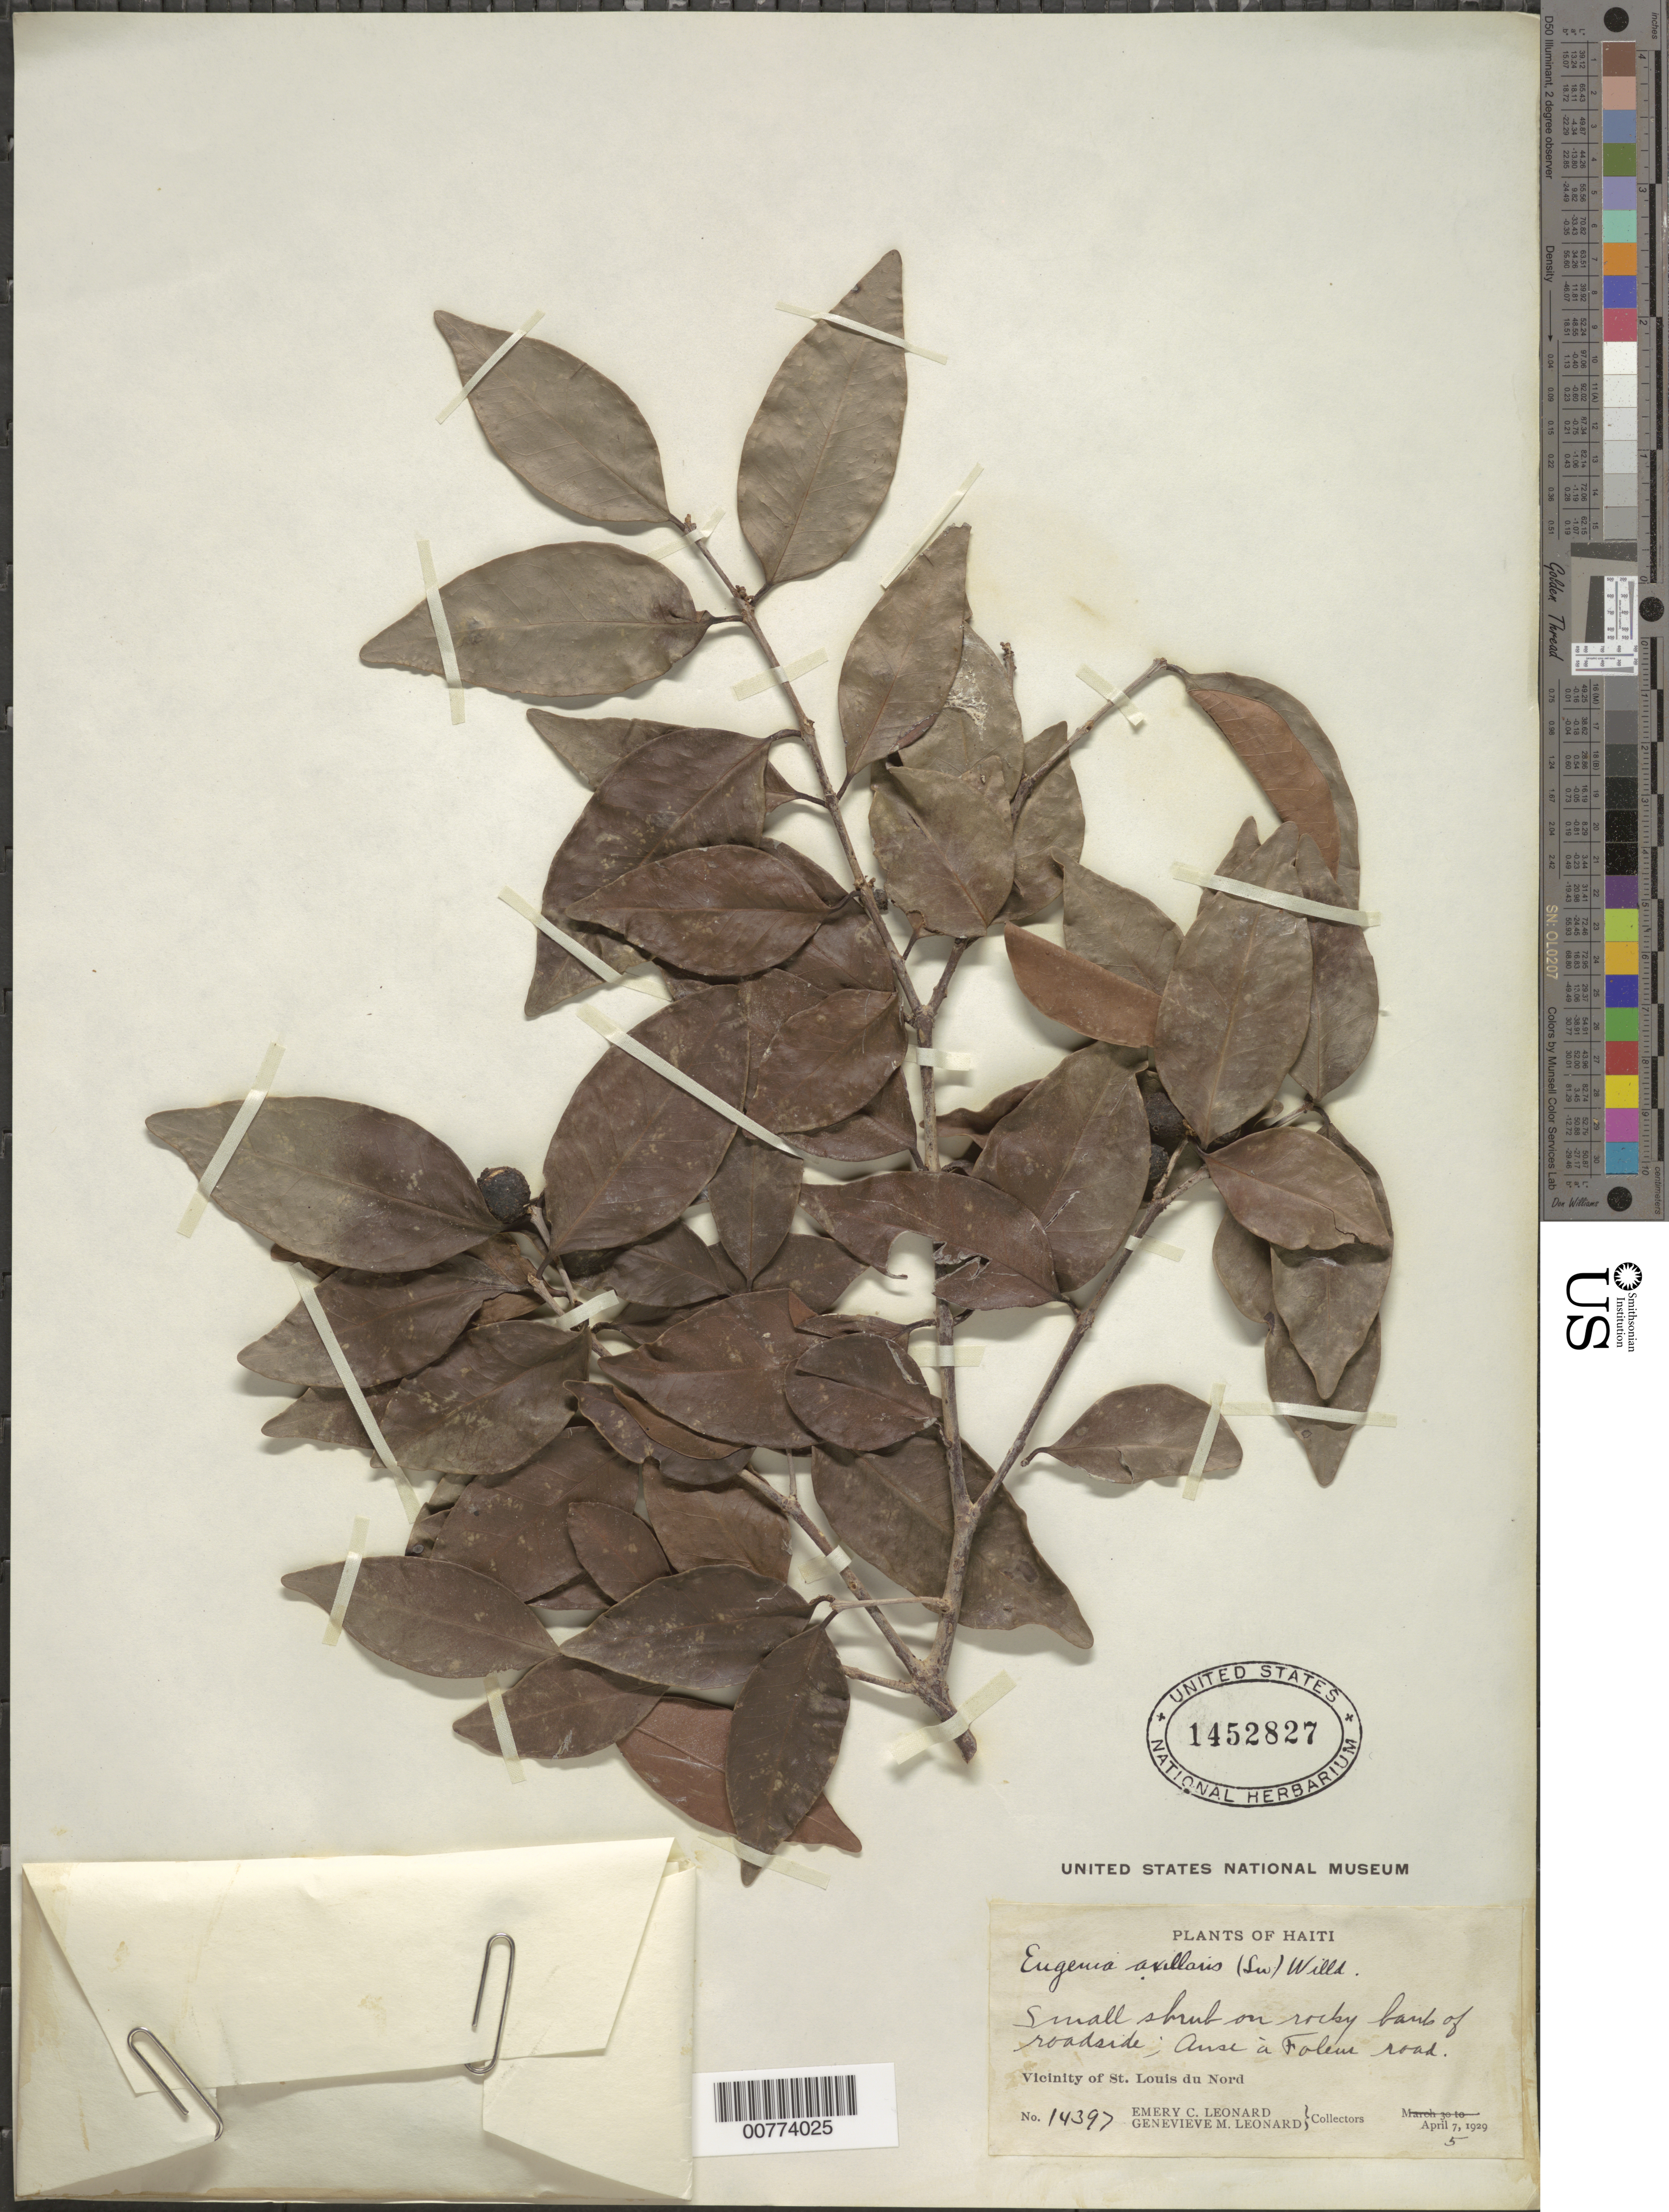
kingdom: Plantae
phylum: Tracheophyta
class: Magnoliopsida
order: Myrtales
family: Myrtaceae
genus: Eugenia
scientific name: Eugenia axillaris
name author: (Sw.) Willd.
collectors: E. C. Leonard & G. M. Leonard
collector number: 14397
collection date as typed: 05 Apr 1929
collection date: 1929-04-05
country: Haiti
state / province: Nord-Ouest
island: Hispaniola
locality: Vicinity of St. Louis du Nord, Anse à Faleur road.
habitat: Rocky bank of roadside.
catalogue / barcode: US 1452827